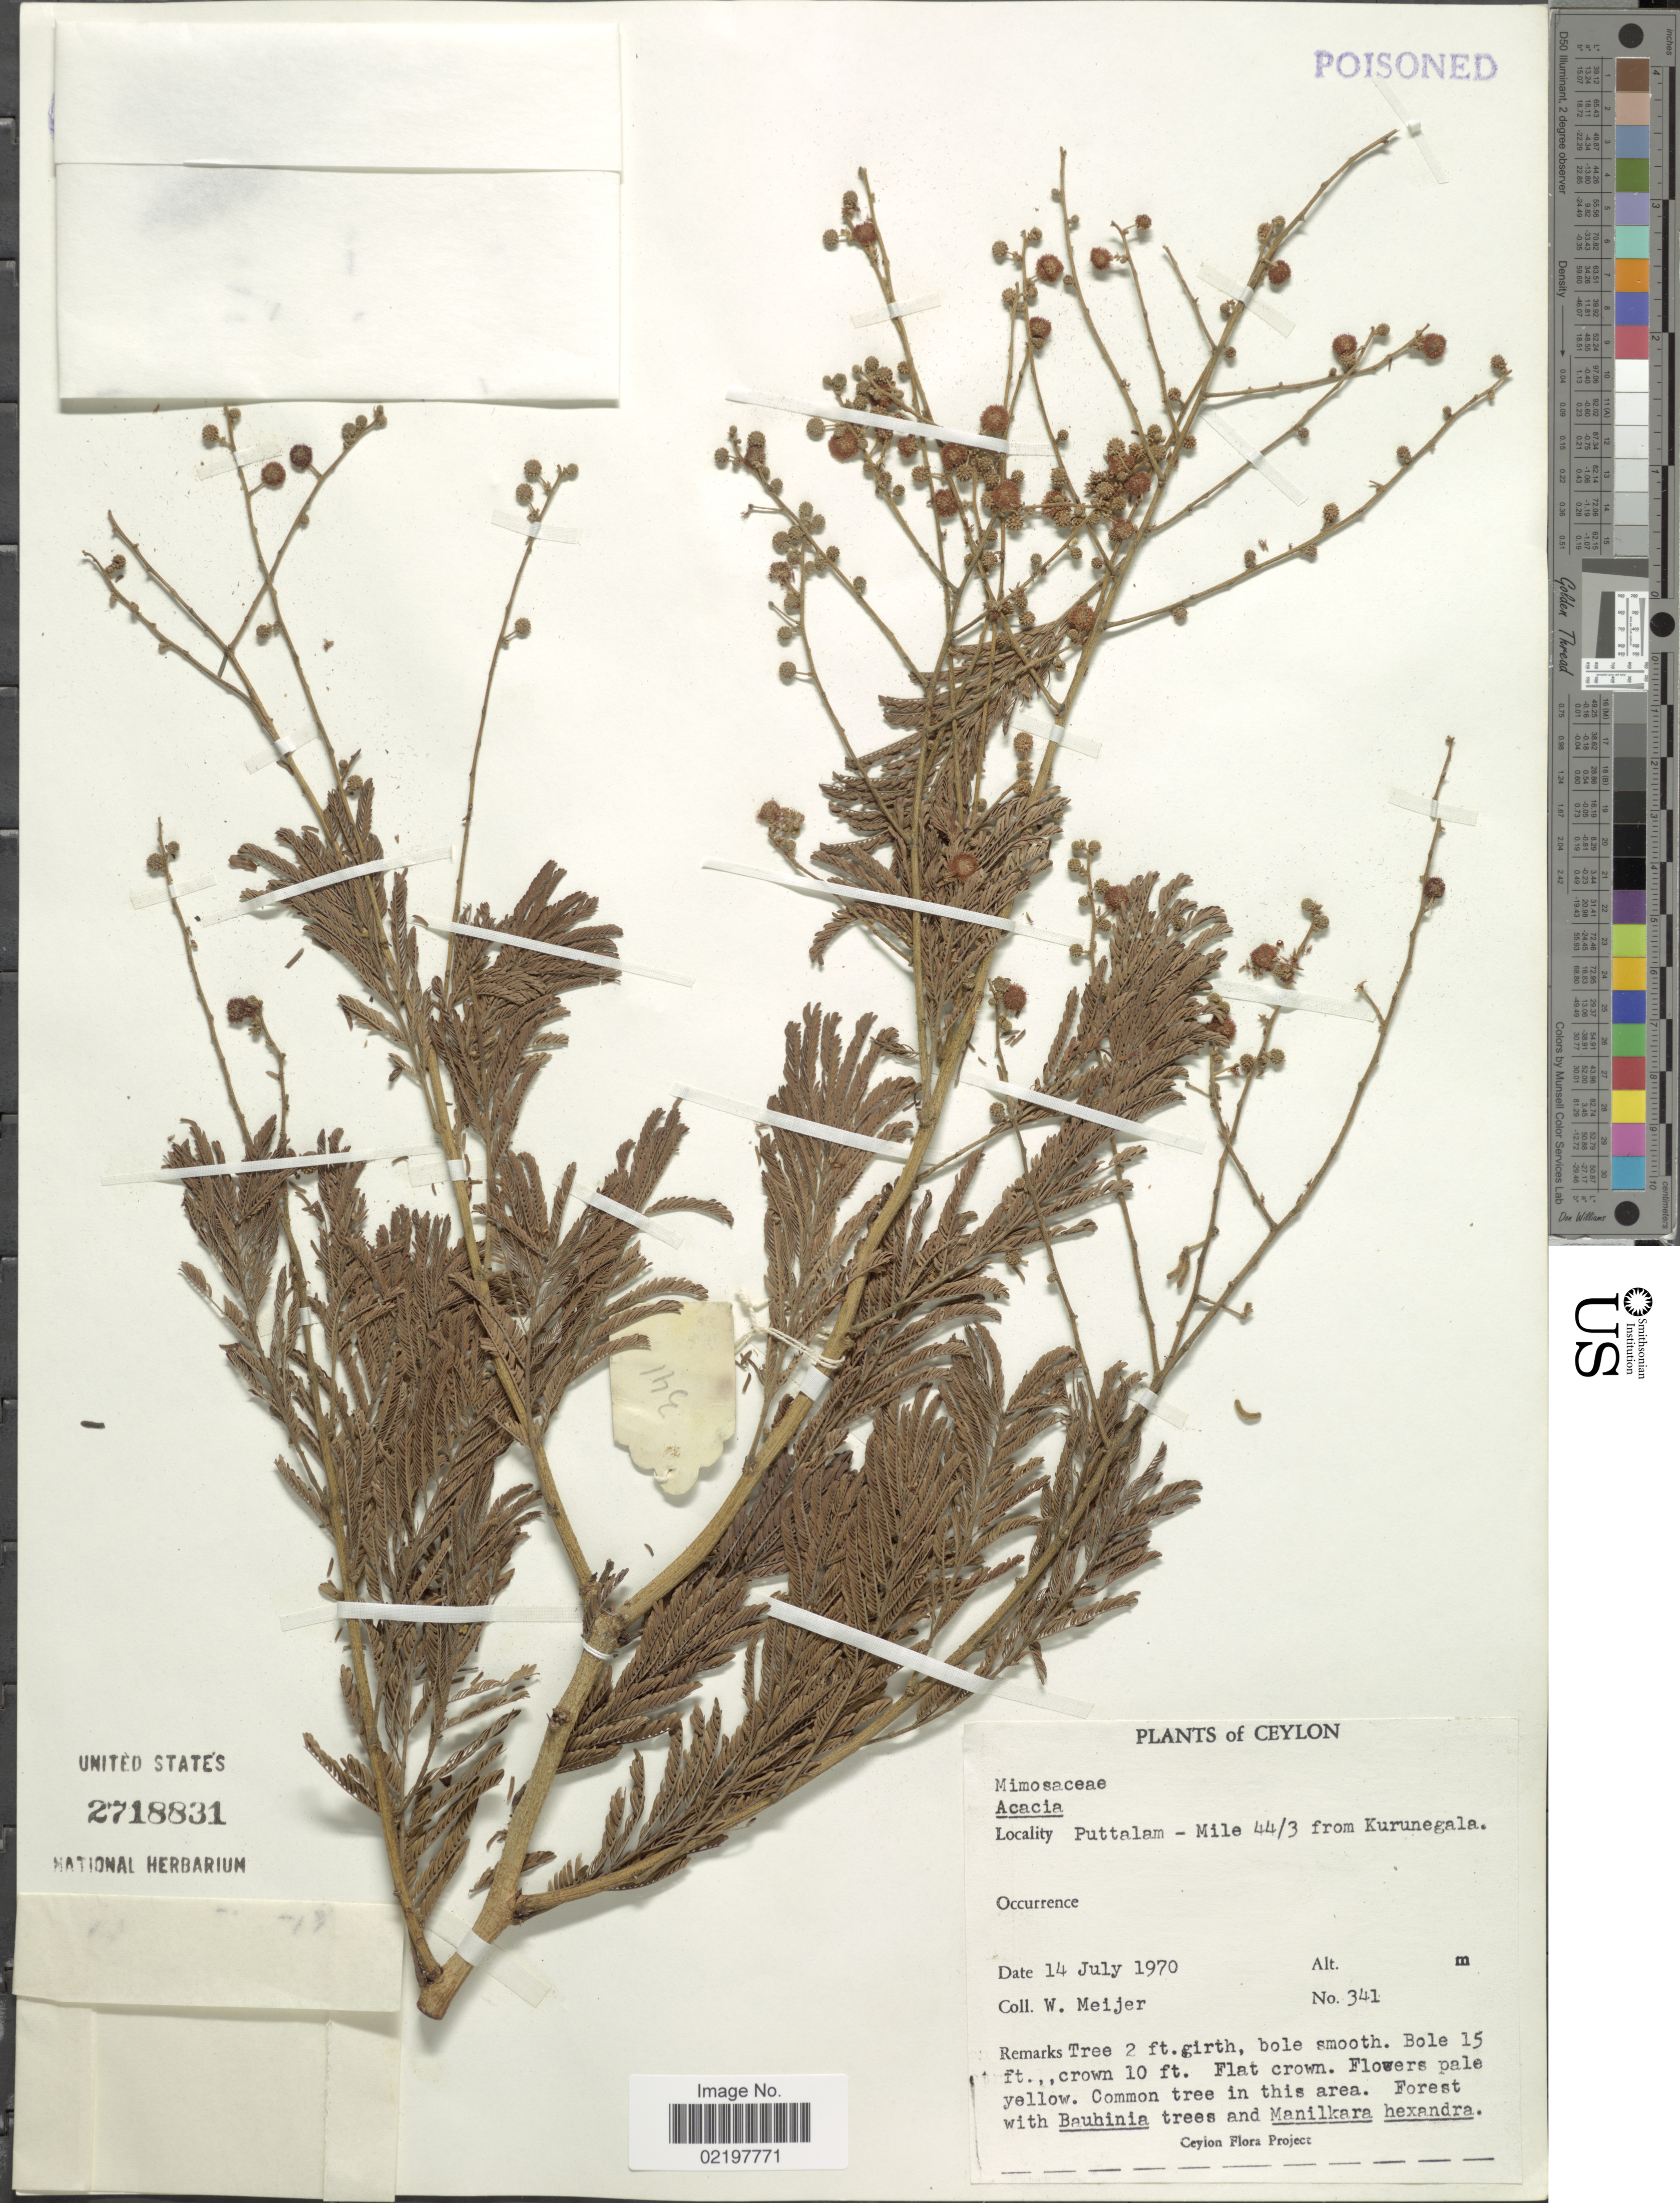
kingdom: Plantae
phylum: Tracheophyta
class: Magnoliopsida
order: Fabales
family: Fabaceae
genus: Acacia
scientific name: Acacia sp.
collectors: W. Meijer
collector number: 341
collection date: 1970-07-14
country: Sri Lanka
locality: Ceylon, Puttalam, Mile 44/3 from Kurunegala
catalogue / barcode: US 2718831